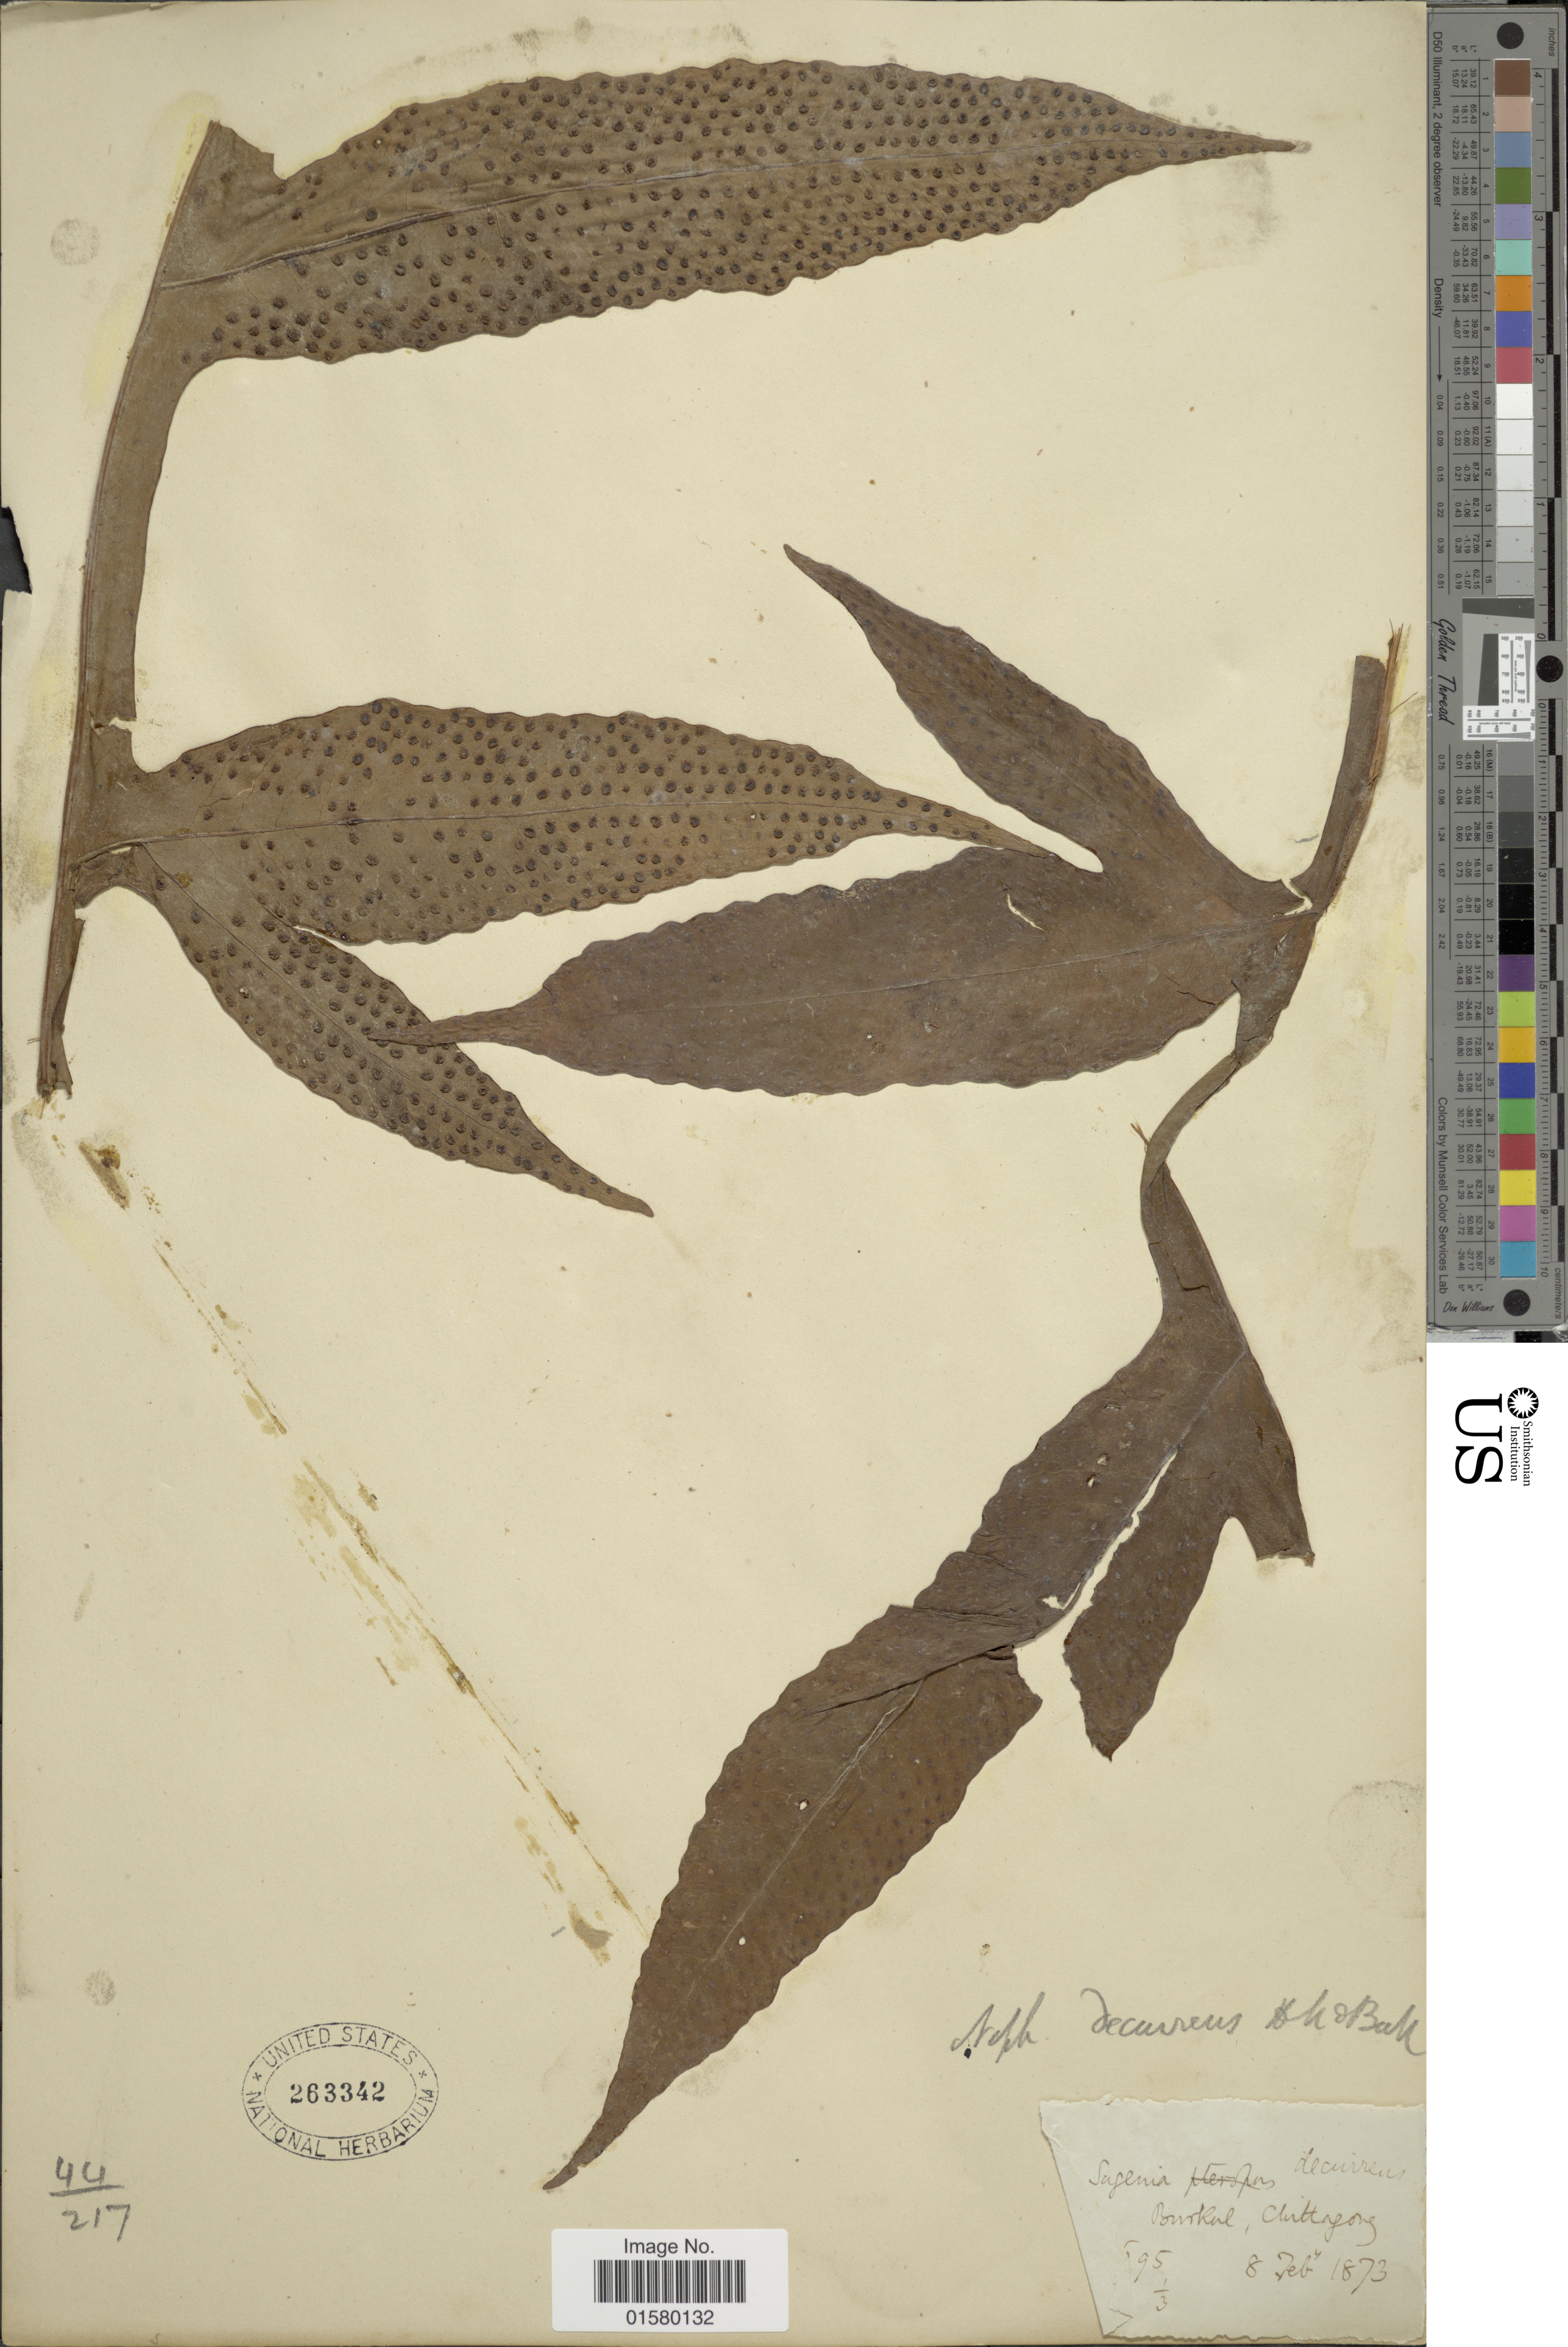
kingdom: Plantae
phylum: Tracheophyta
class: Polypodiopsida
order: Polypodiales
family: Tectariaceae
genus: Tectaria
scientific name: Tectaria decurrens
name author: (Presel.) Copel. in Elmer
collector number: !95/1/3/44/217*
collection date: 1873-02-08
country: Bangladesh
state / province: Chittagong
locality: Barkul, Chittagong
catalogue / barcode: US 263342